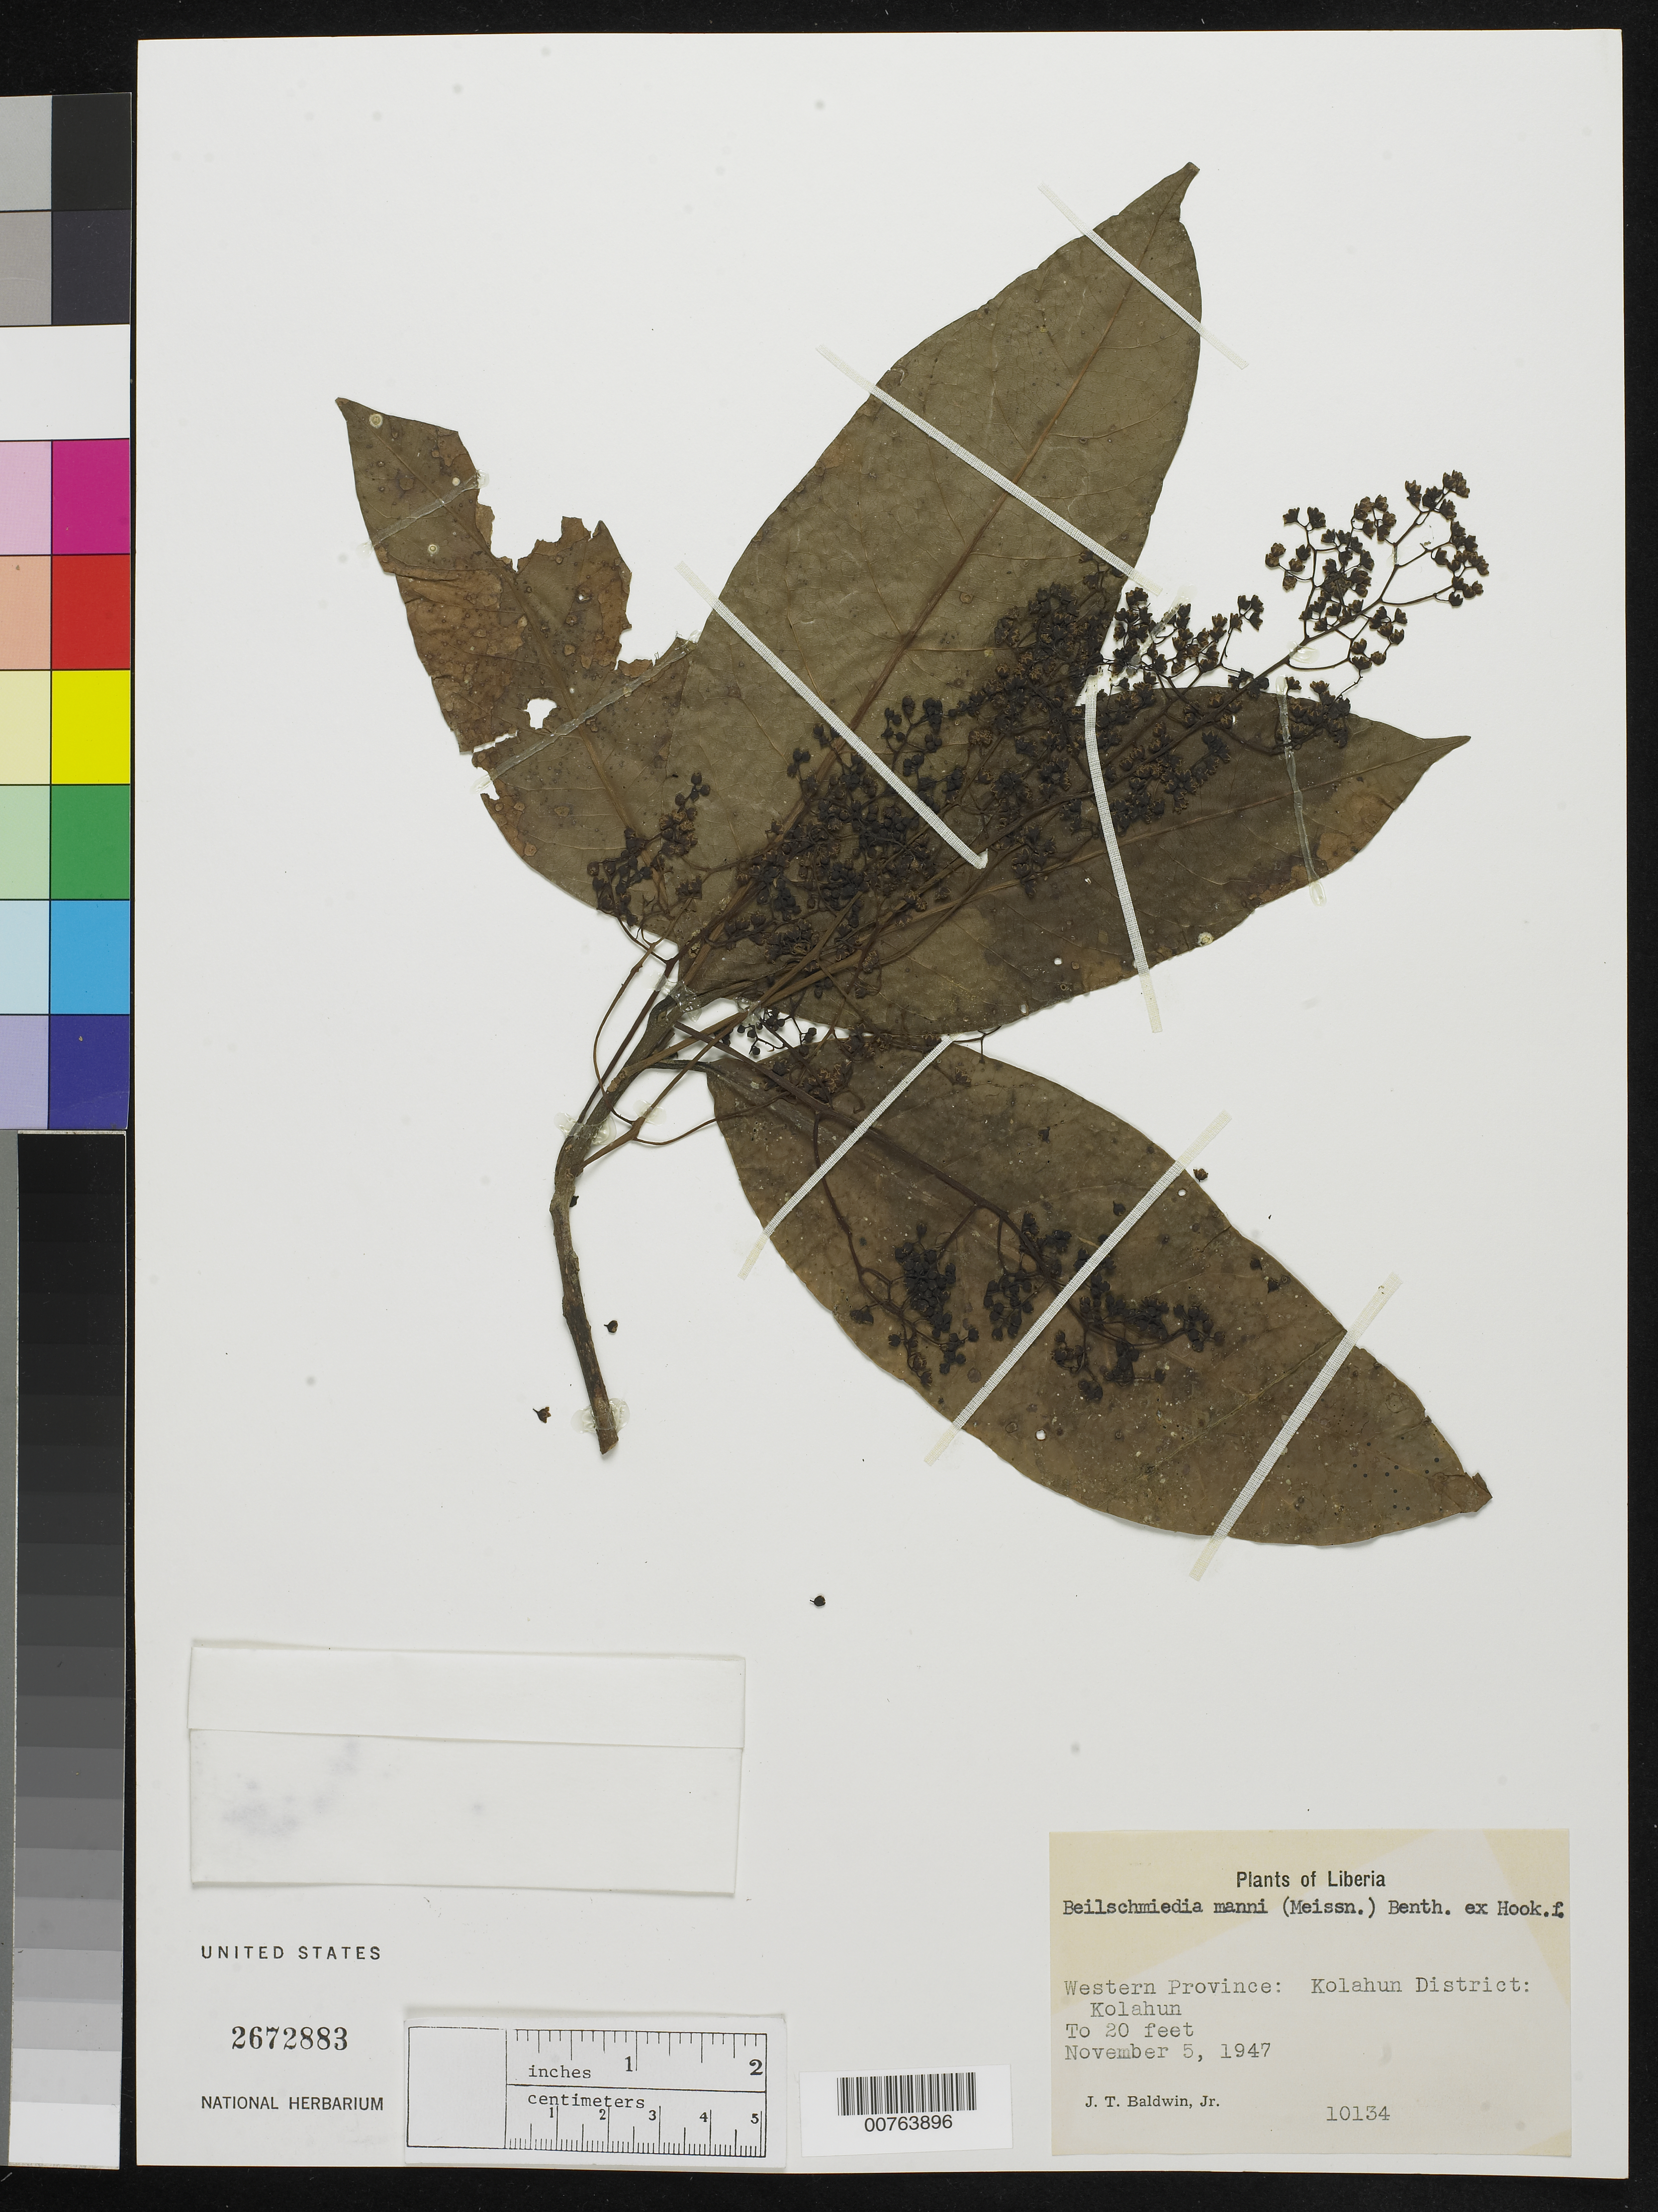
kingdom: Plantae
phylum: Tracheophyta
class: Magnoliopsida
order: Laurales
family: Lauraceae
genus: Beilschmiedia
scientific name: Beilschmiedia mannii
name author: (Meisn.) Benth. & Hook. f.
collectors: J. T. Baldwin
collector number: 10134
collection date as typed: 5 Nov 1947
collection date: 1947-11-05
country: Liberia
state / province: Lofa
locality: Western Province: Kolahun District, Kolahun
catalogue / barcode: US 2672883